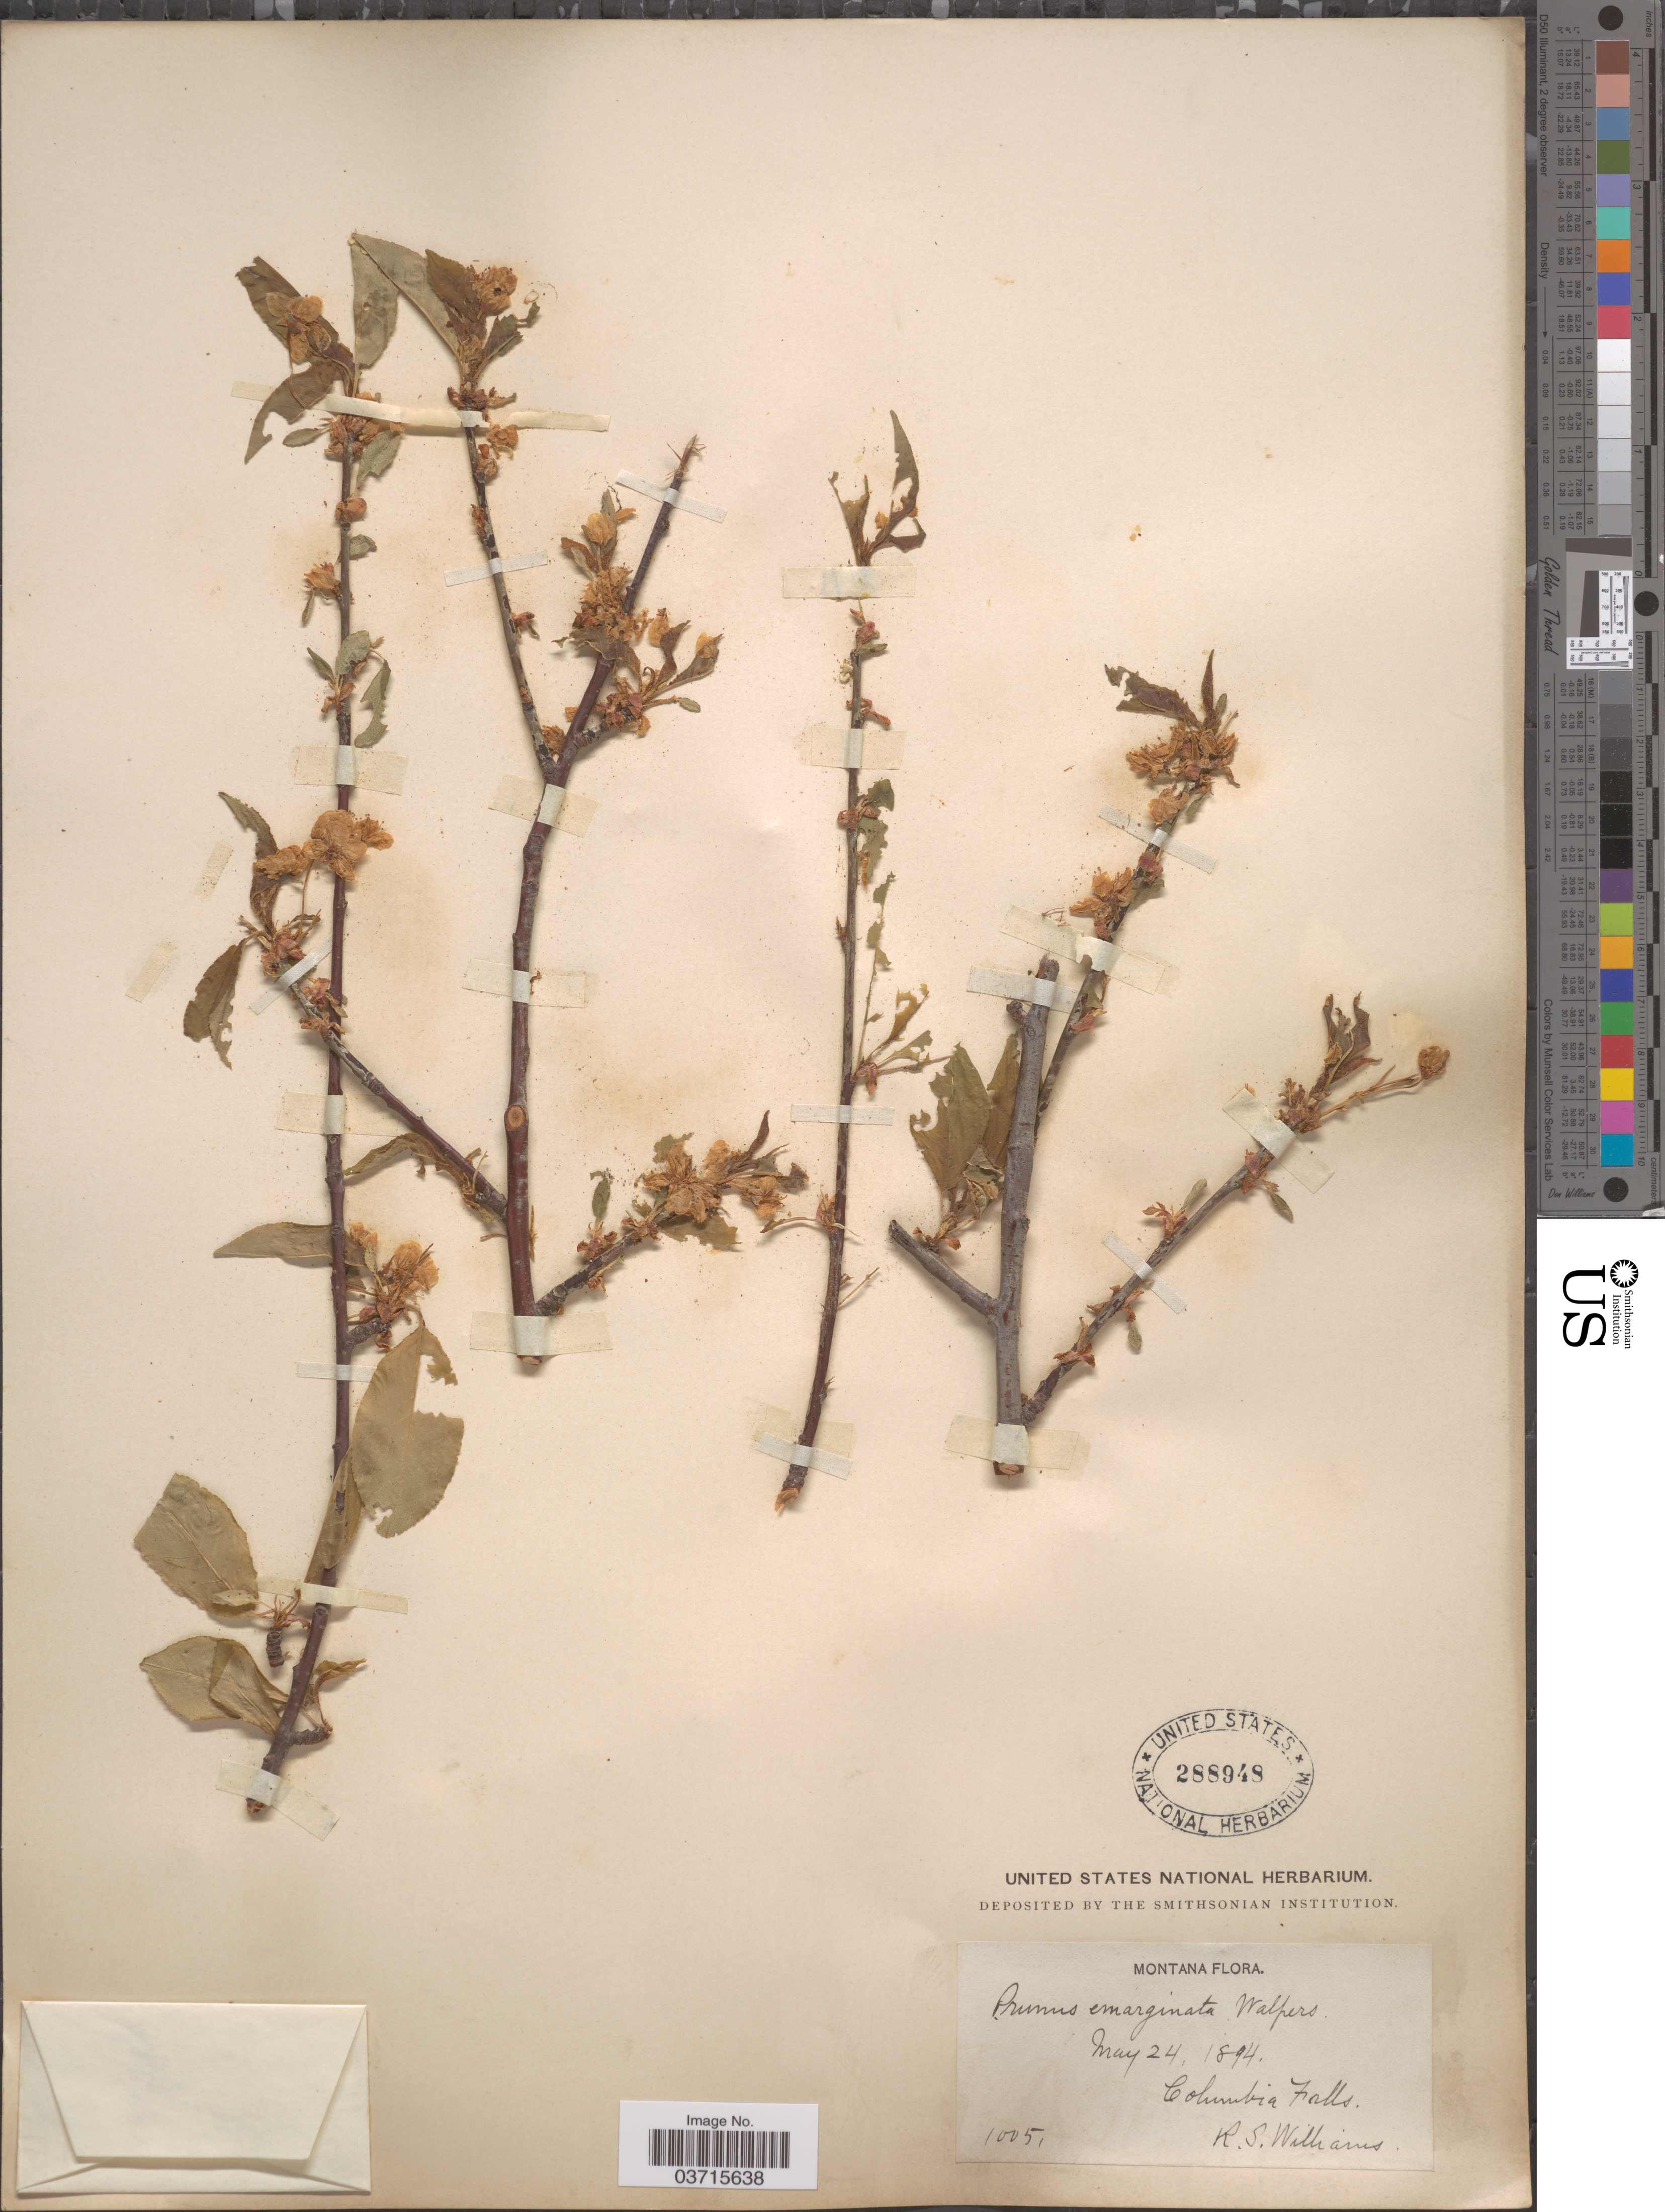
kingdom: Plantae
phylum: Tracheophyta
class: Magnoliopsida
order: Rosales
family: Rosaceae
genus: Prunus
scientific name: Prunus emarginata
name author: (Douglas ex Hook.) Eaton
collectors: R. S. Williams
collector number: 1005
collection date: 1894-05-24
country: United States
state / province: Montana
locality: Columbia Falls.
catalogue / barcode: US 288948